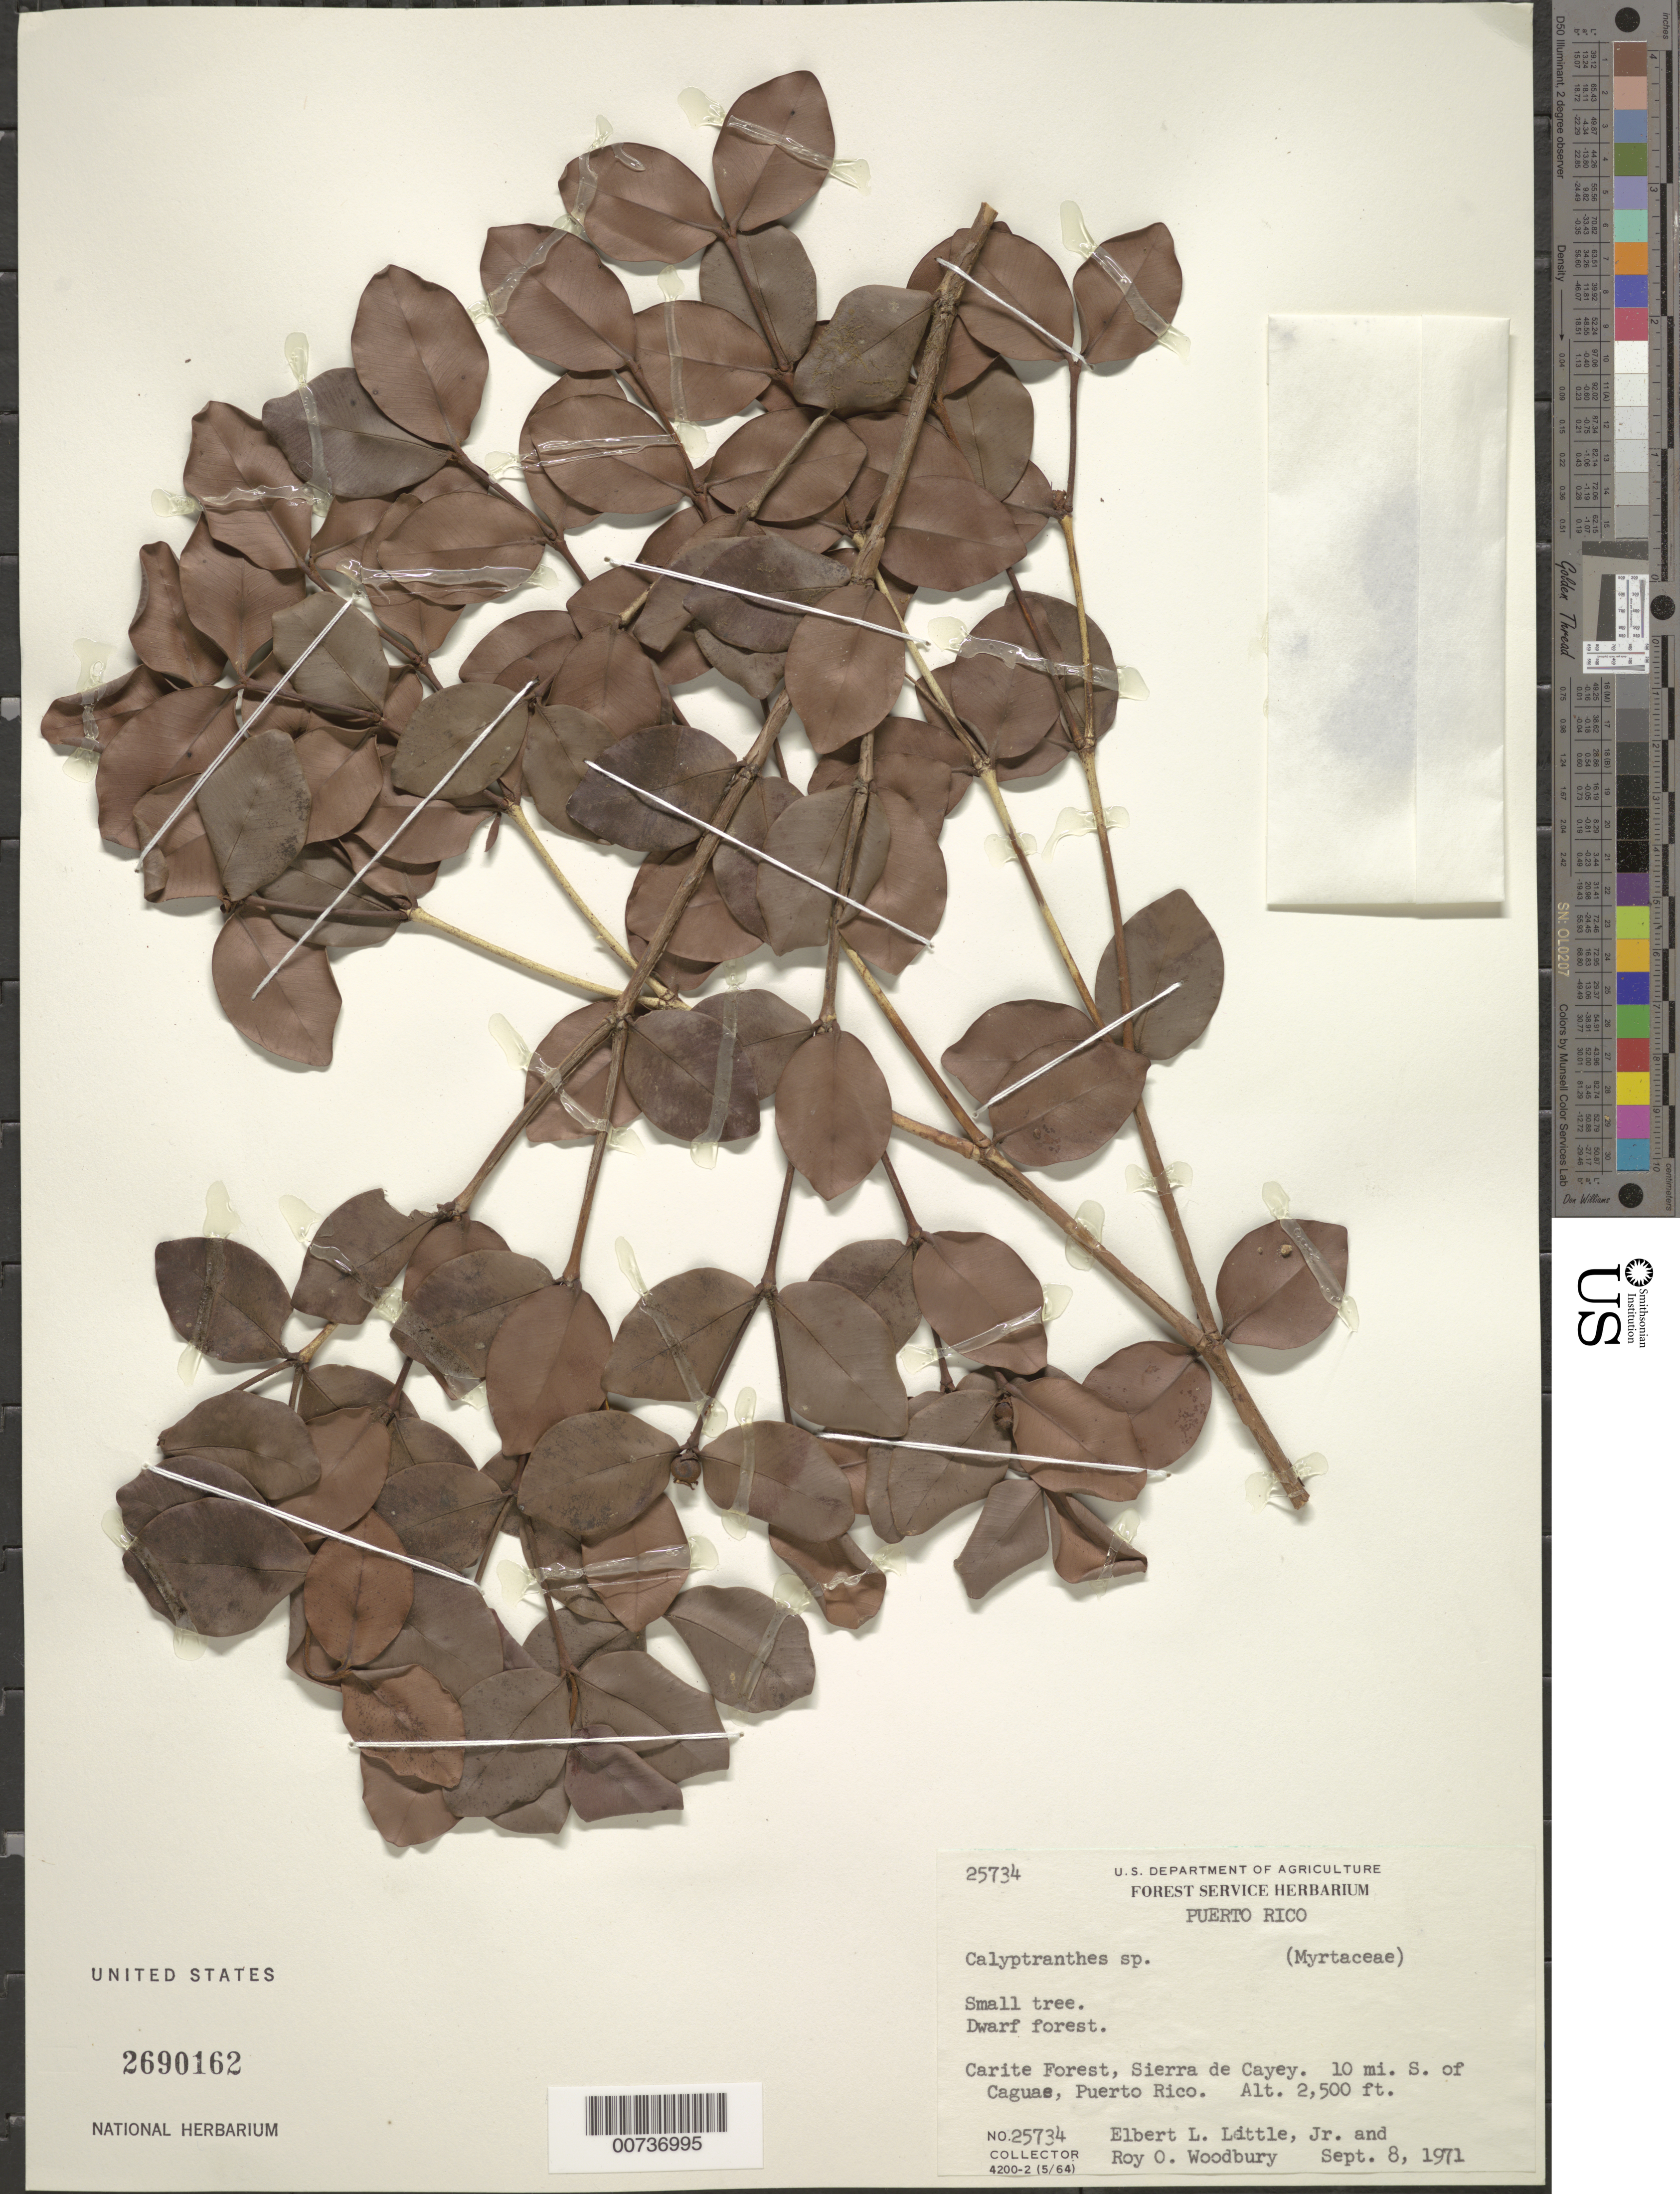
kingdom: Plantae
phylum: Tracheophyta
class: Magnoliopsida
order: Myrtales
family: Myrtaceae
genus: Myrcia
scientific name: Myrcia sp.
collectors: E. L. Little & R. O. Woodbury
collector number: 25734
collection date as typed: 08 Sep 1971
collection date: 1971-09-08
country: Puerto Rico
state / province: Cayey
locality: Carite Forest, Sierra de cayey. 10 miles S of Caguas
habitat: Dwarf forest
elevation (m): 762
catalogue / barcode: US 2690162